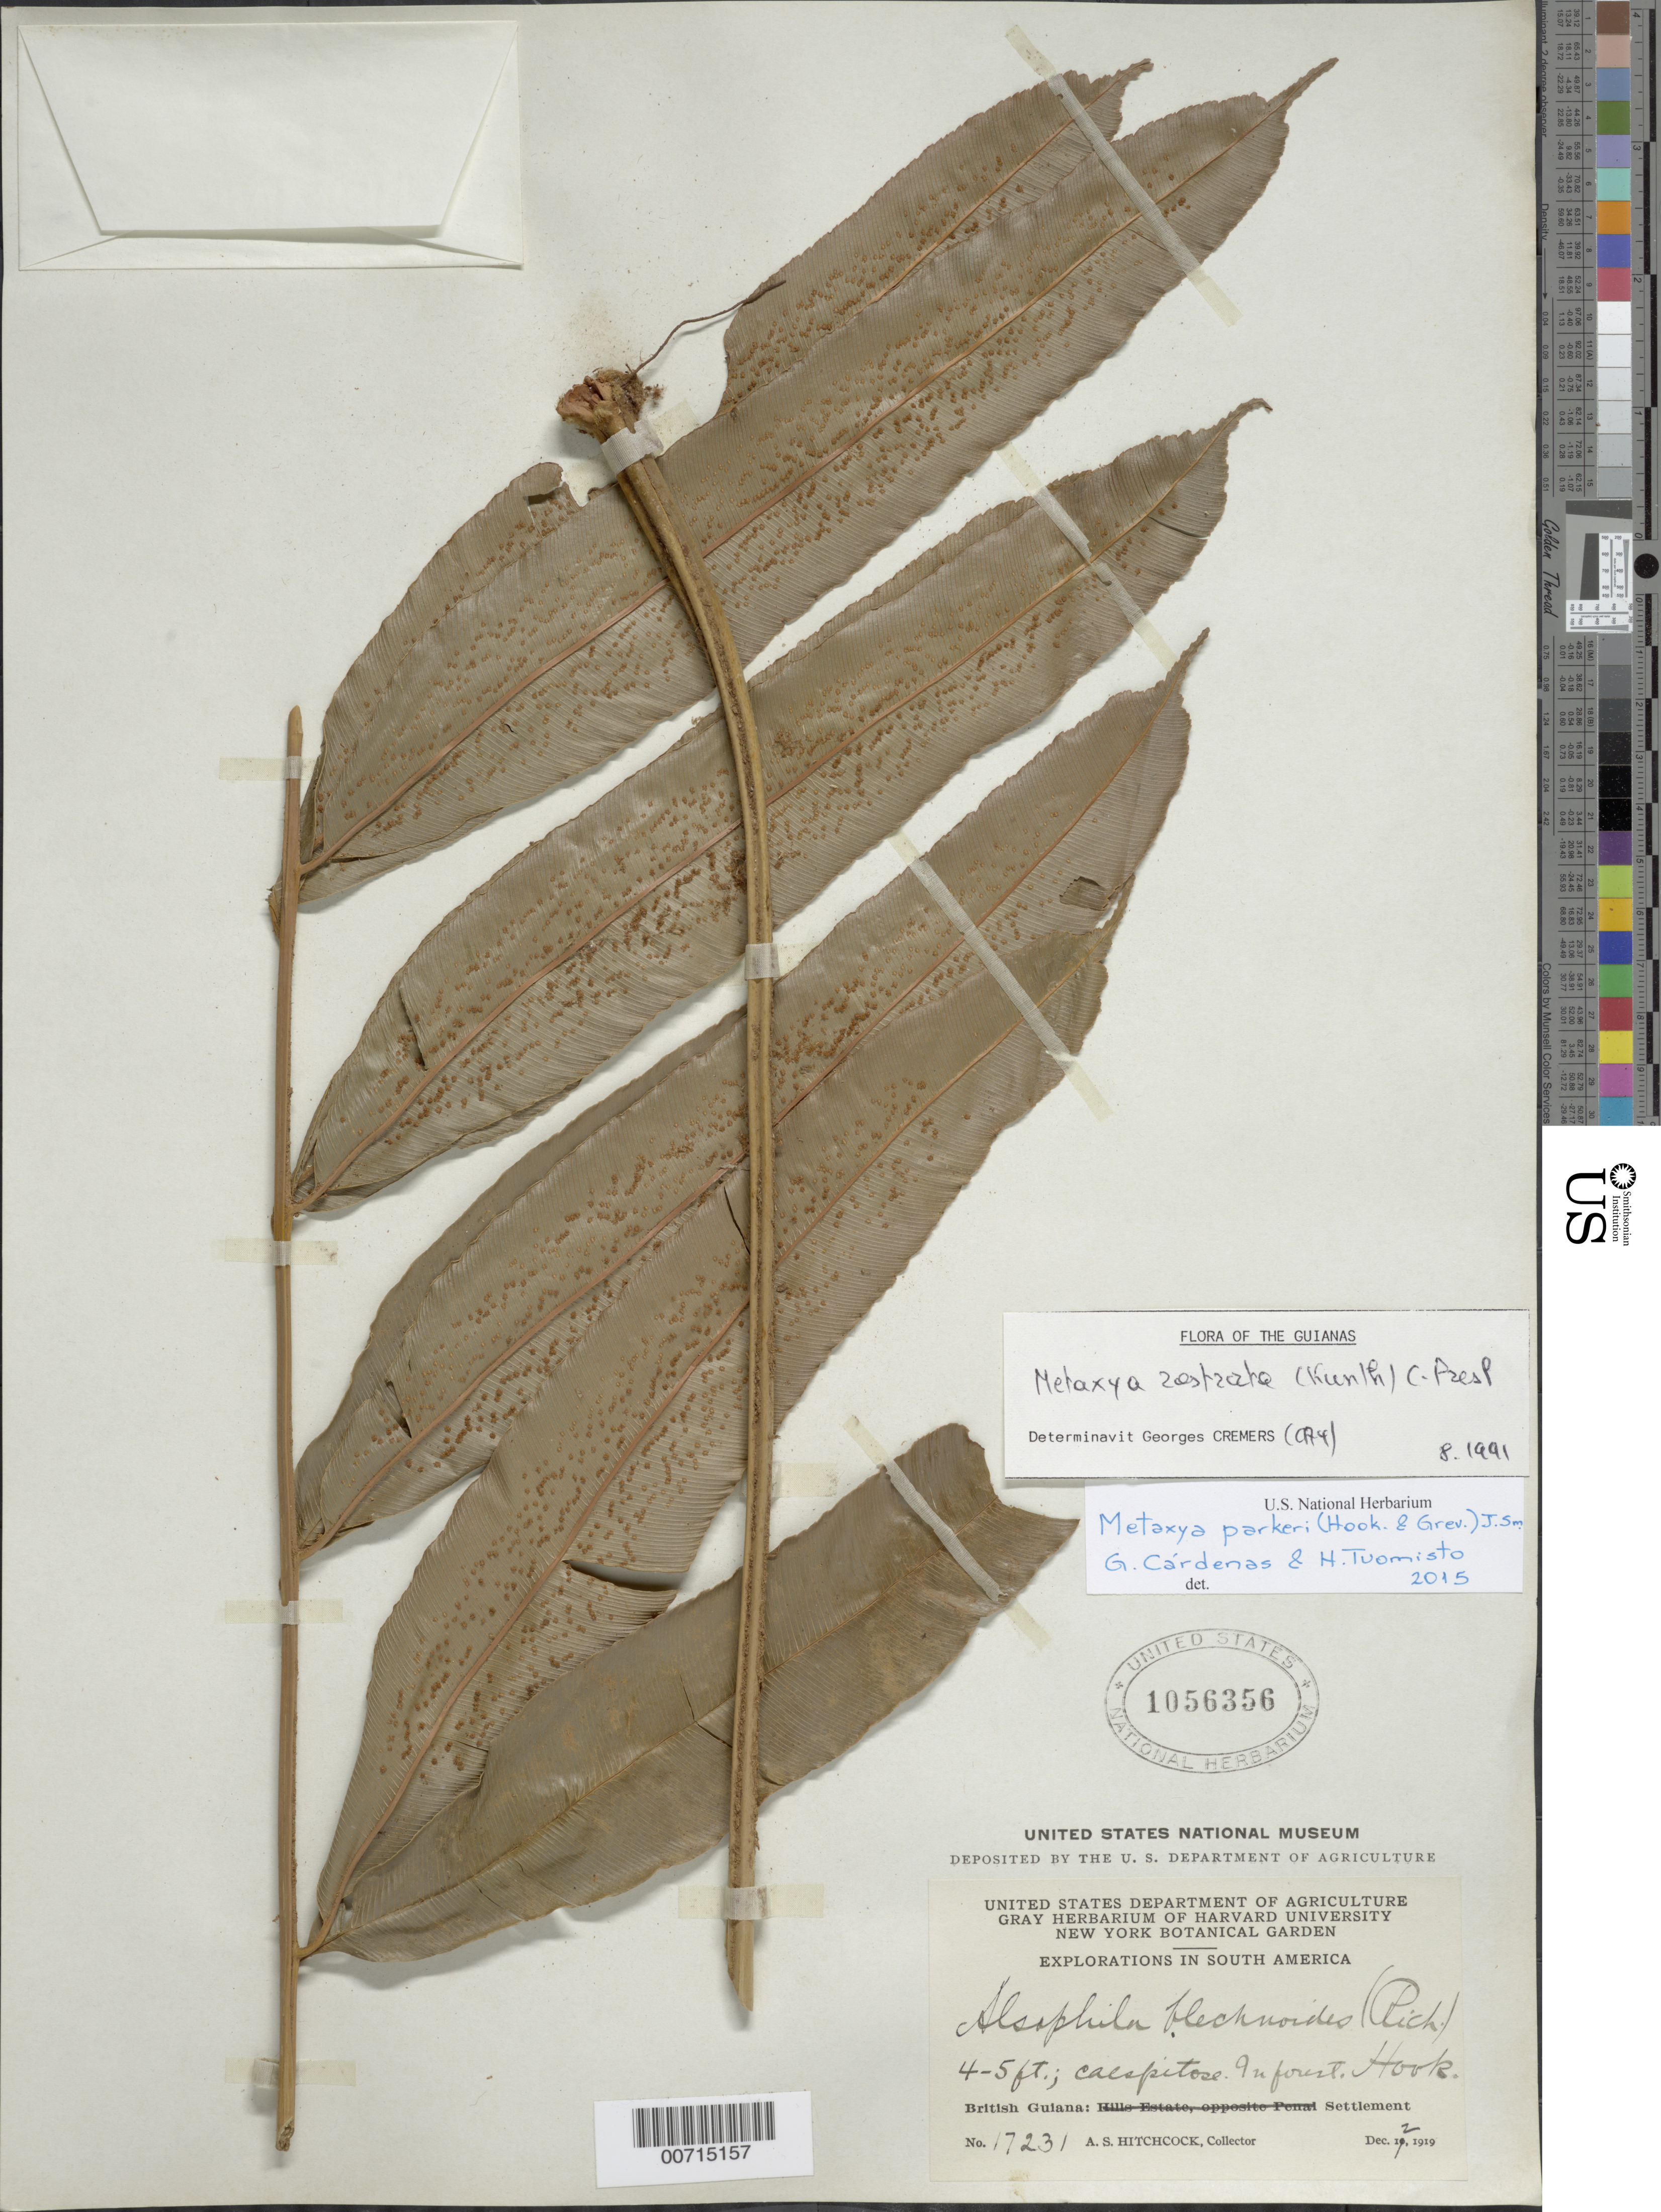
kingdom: Plantae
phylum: Tracheophyta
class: Polypodiopsida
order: Cyatheales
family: Metaxyaceae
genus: Metaxya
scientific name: Metaxya parkeri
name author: (Hook. & Grev.) J. Sm.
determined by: Cárdenas, G.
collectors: A. S. Hitchcock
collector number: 17231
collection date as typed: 12-Dec-19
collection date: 1919-12-12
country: Guyana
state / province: Cuyuni-Mazaruni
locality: Penal Settlement, on W side of Essequibo River, near mouth of Mazaruni River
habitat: Forest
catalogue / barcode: US 1056356